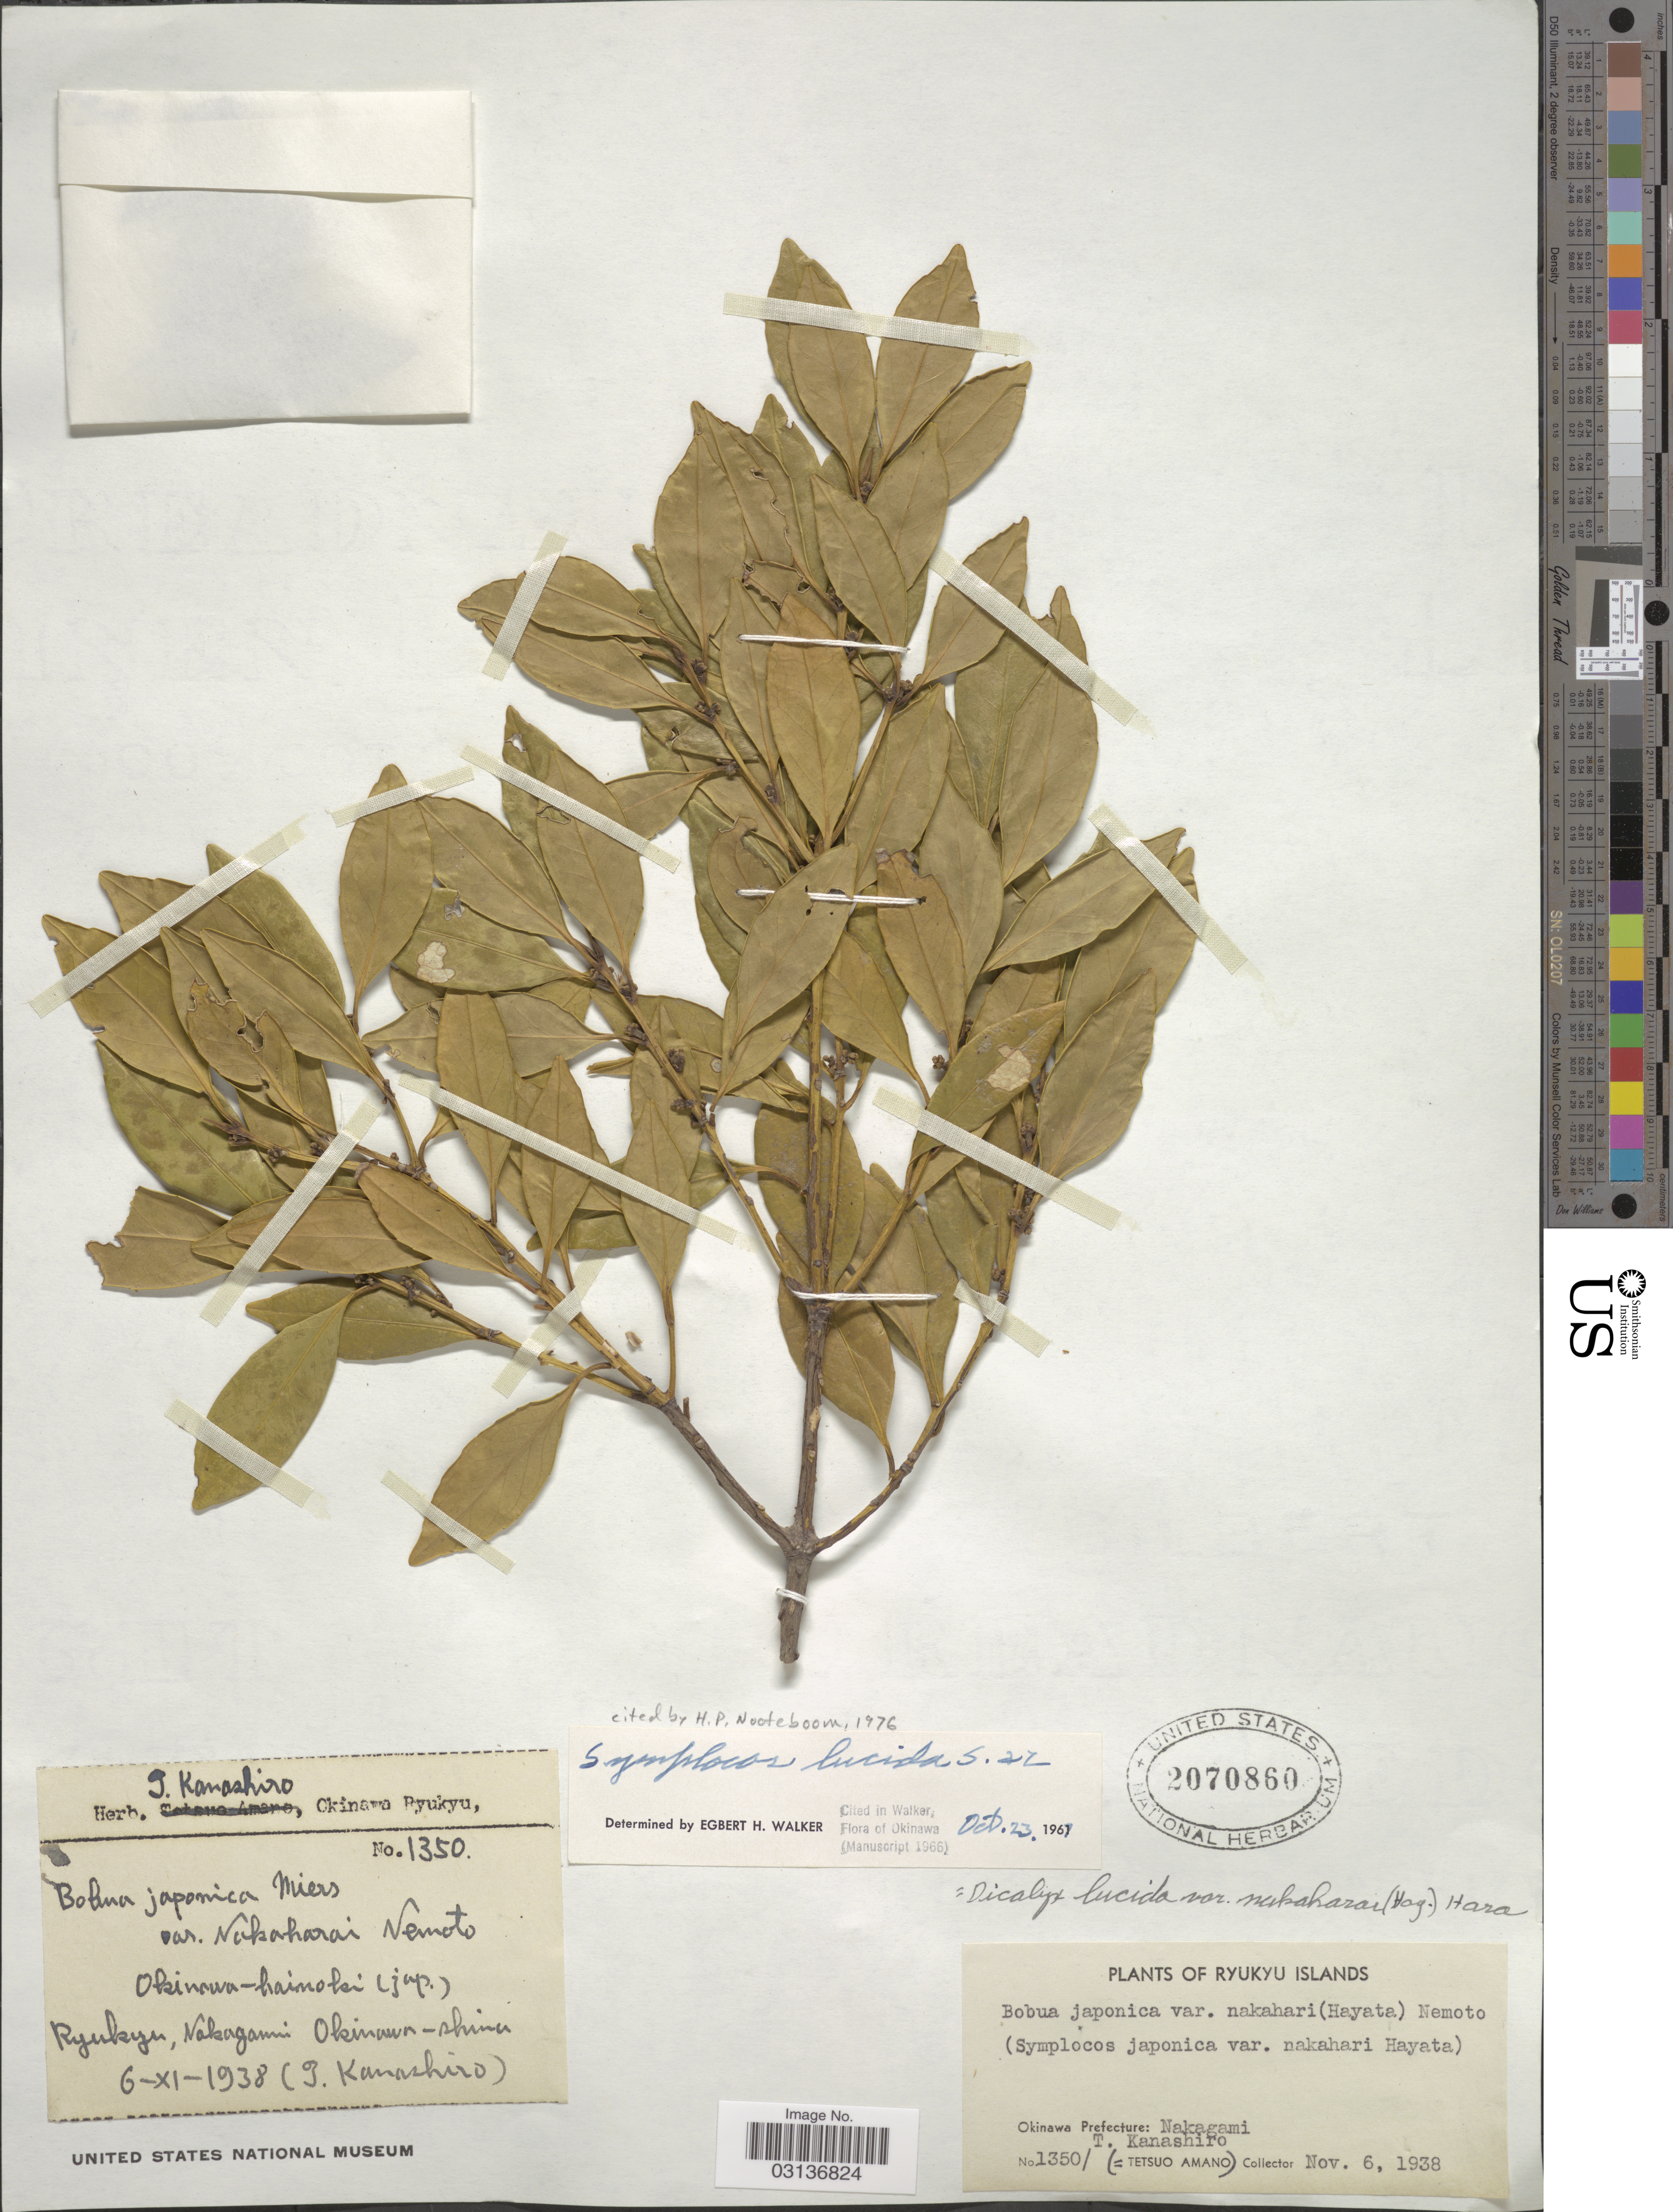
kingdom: Plantae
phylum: Tracheophyta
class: Magnoliopsida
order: Ericales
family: Symplocaceae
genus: Symplocos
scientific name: Symplocos lucida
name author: (Thurb.) Siebold & Zucc.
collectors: T. Kanashiro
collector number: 1350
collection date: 1938-11-06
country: Japan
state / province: Okinawa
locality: Ryukyu Islands. Okinawa Prefecture: Nakagami.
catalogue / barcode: US 2070860